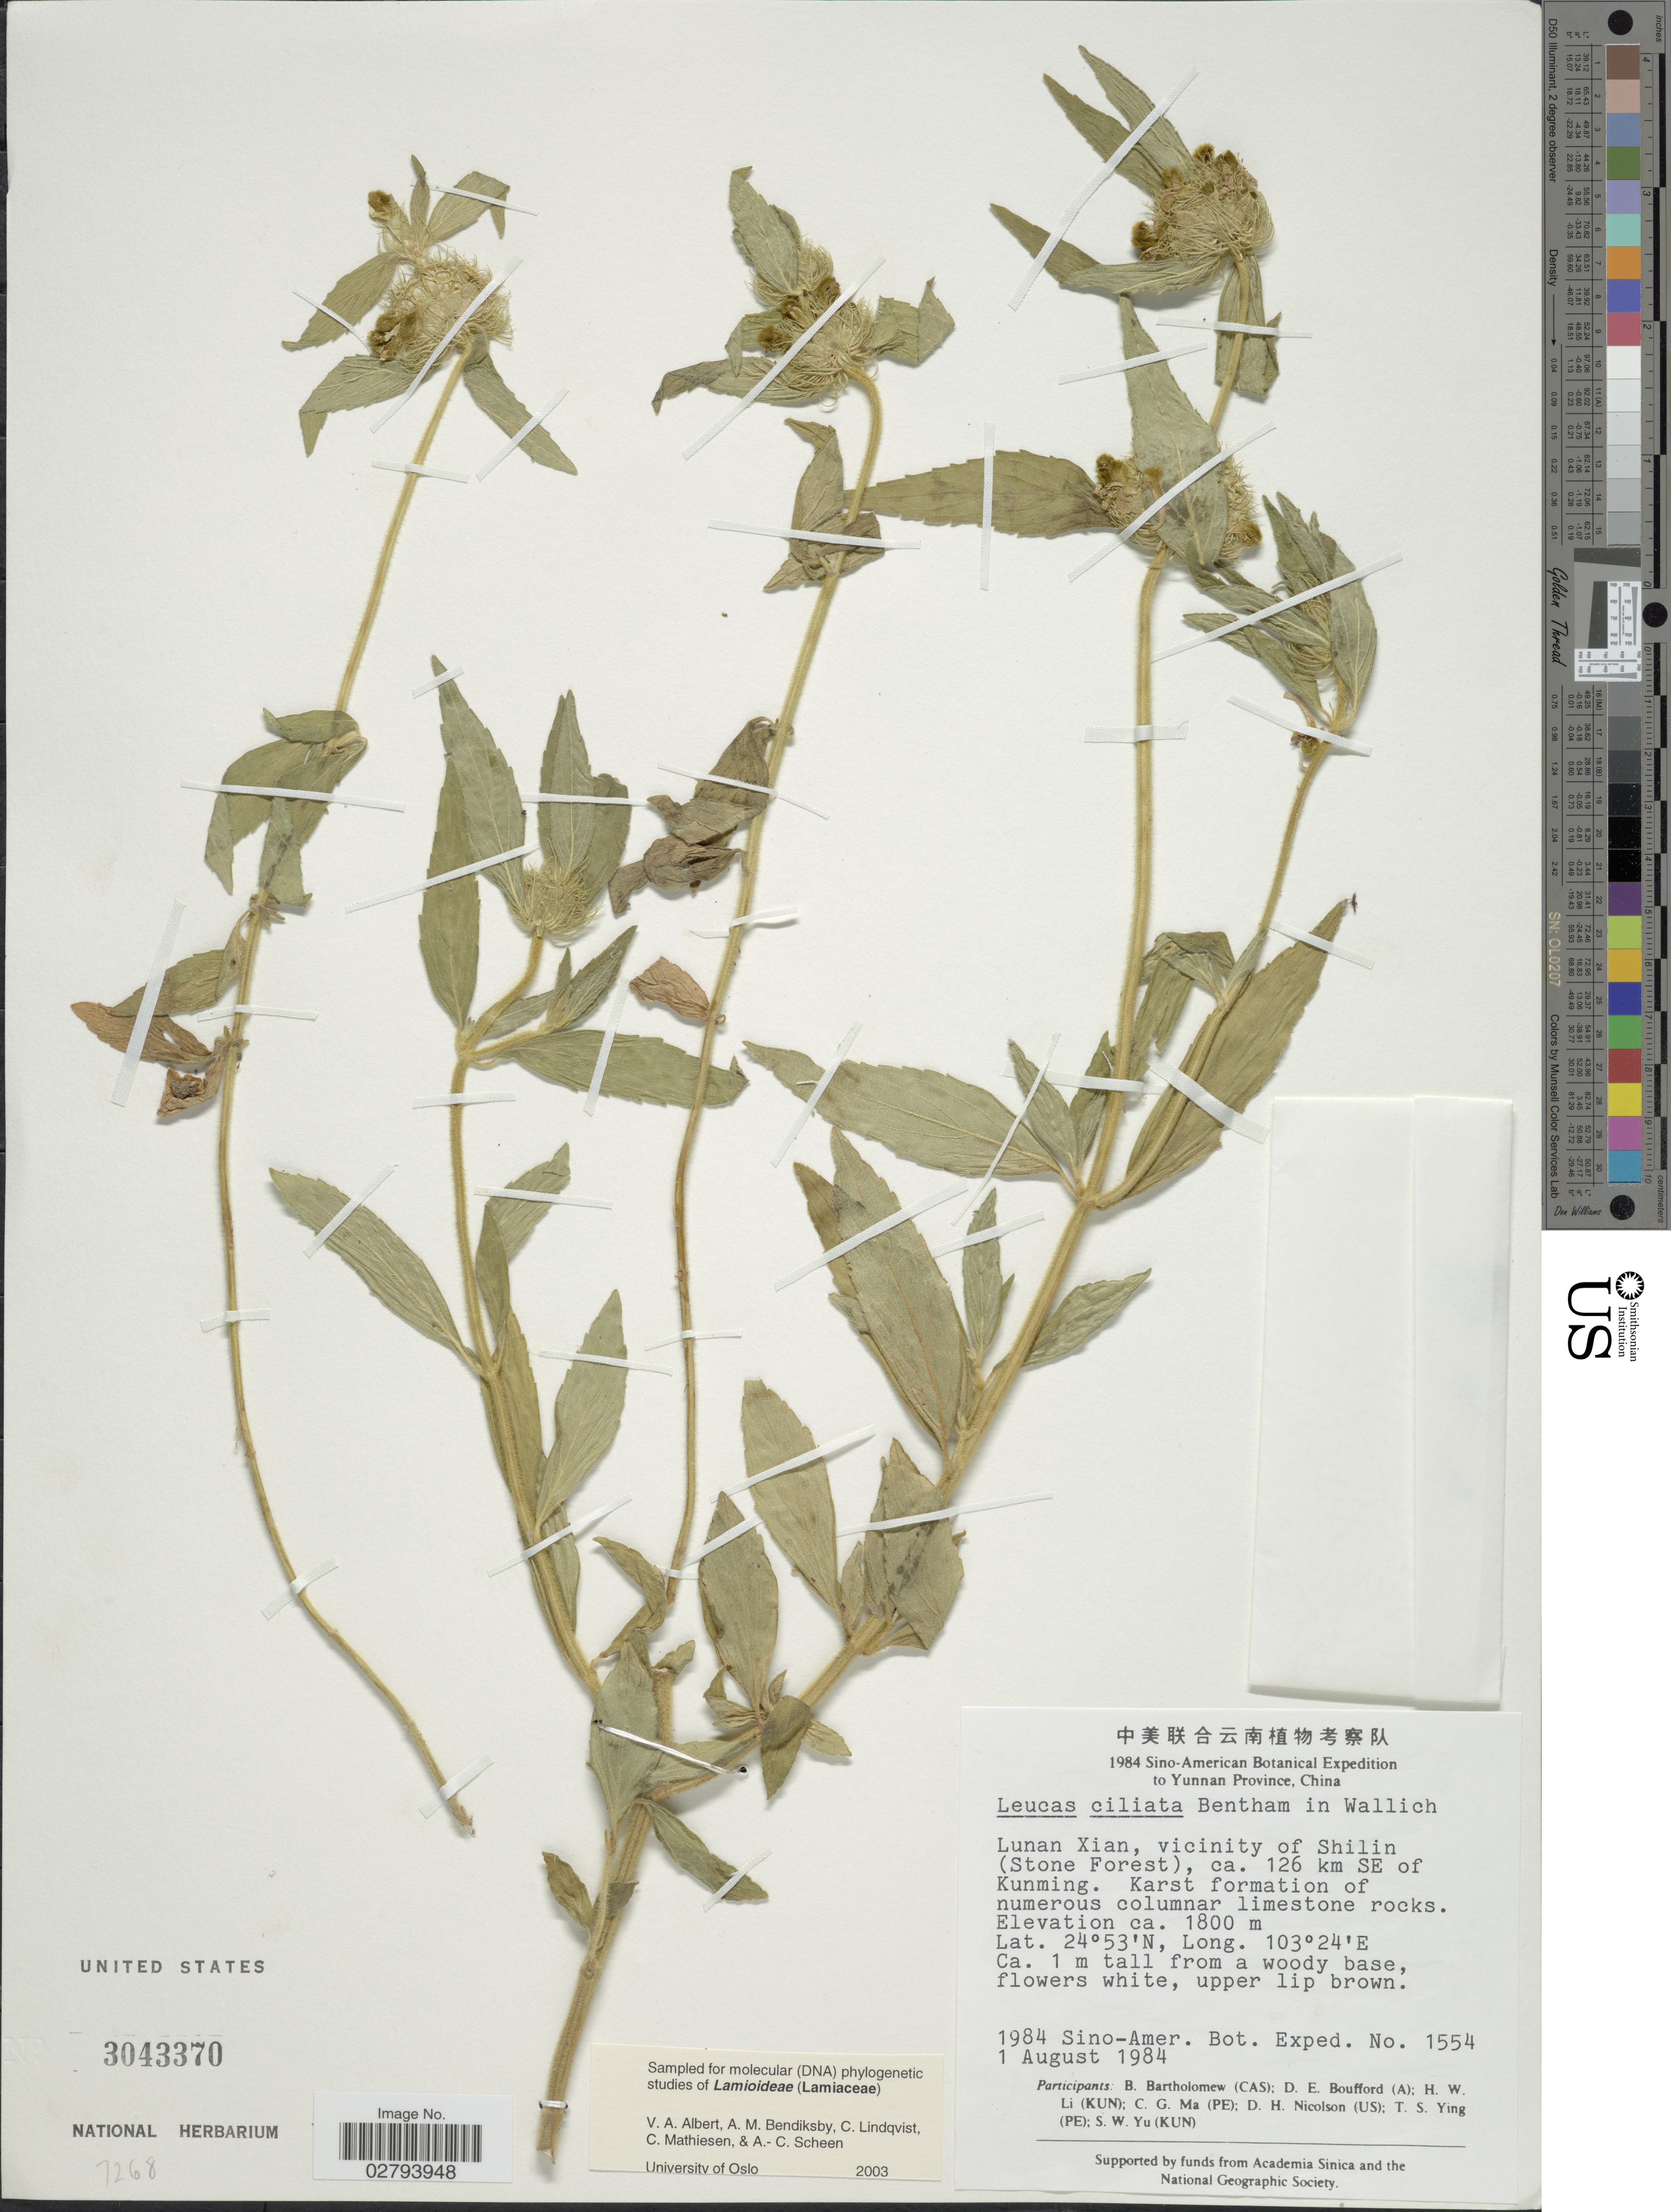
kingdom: Plantae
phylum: Tracheophyta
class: Magnoliopsida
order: Lamiales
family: Lamiaceae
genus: Leucas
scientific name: Leucas ciliata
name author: Benth.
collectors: Sino-Amer. Bot. Exped. 1984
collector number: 1554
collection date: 1984-08-01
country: China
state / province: Yunnan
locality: Lunan Xian, vicinity of Shilin (Stone Forest), ca. 126 km SE of Kunming.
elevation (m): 1800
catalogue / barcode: US 3043370